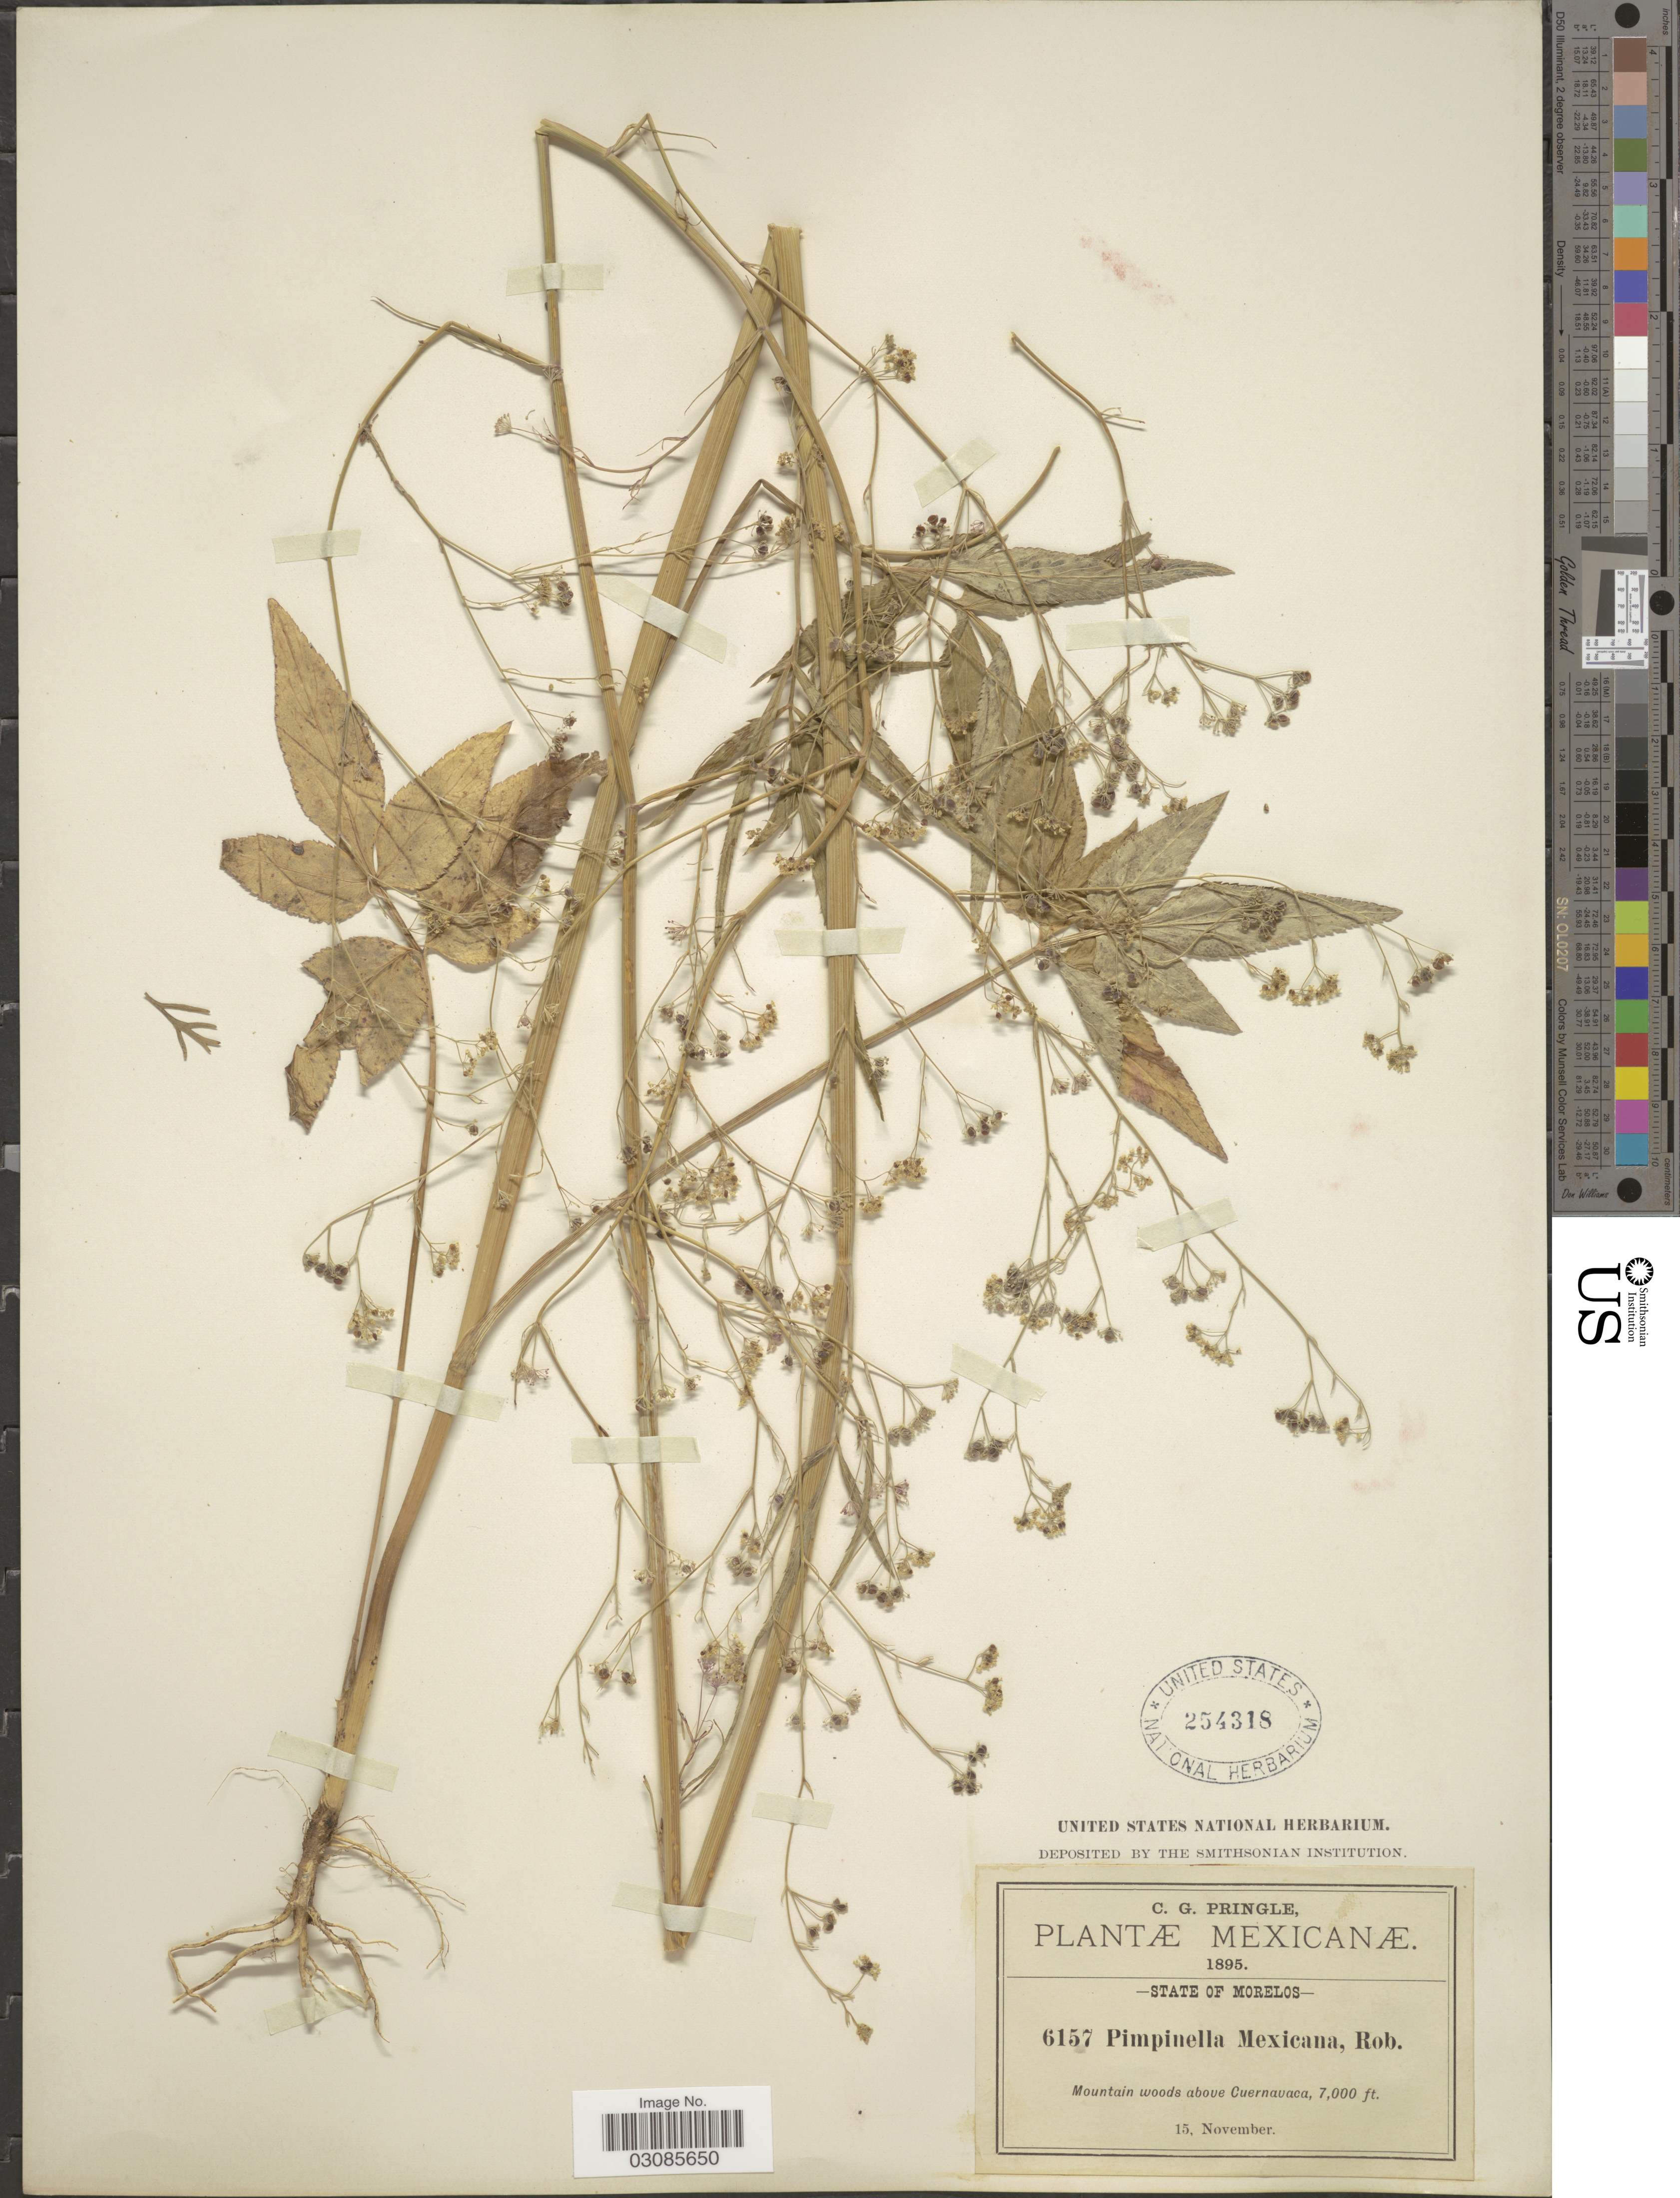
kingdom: Plantae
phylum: Tracheophyta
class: Magnoliopsida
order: Apiales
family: Apiaceae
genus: Pimpinella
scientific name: Pimpinella mexicana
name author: B.L. Rob.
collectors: C. G. Pringle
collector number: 6157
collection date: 1895-11-15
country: Mexico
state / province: Morelos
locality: Mountain woods above Cuernavaca.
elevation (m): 2134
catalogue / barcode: US 254318